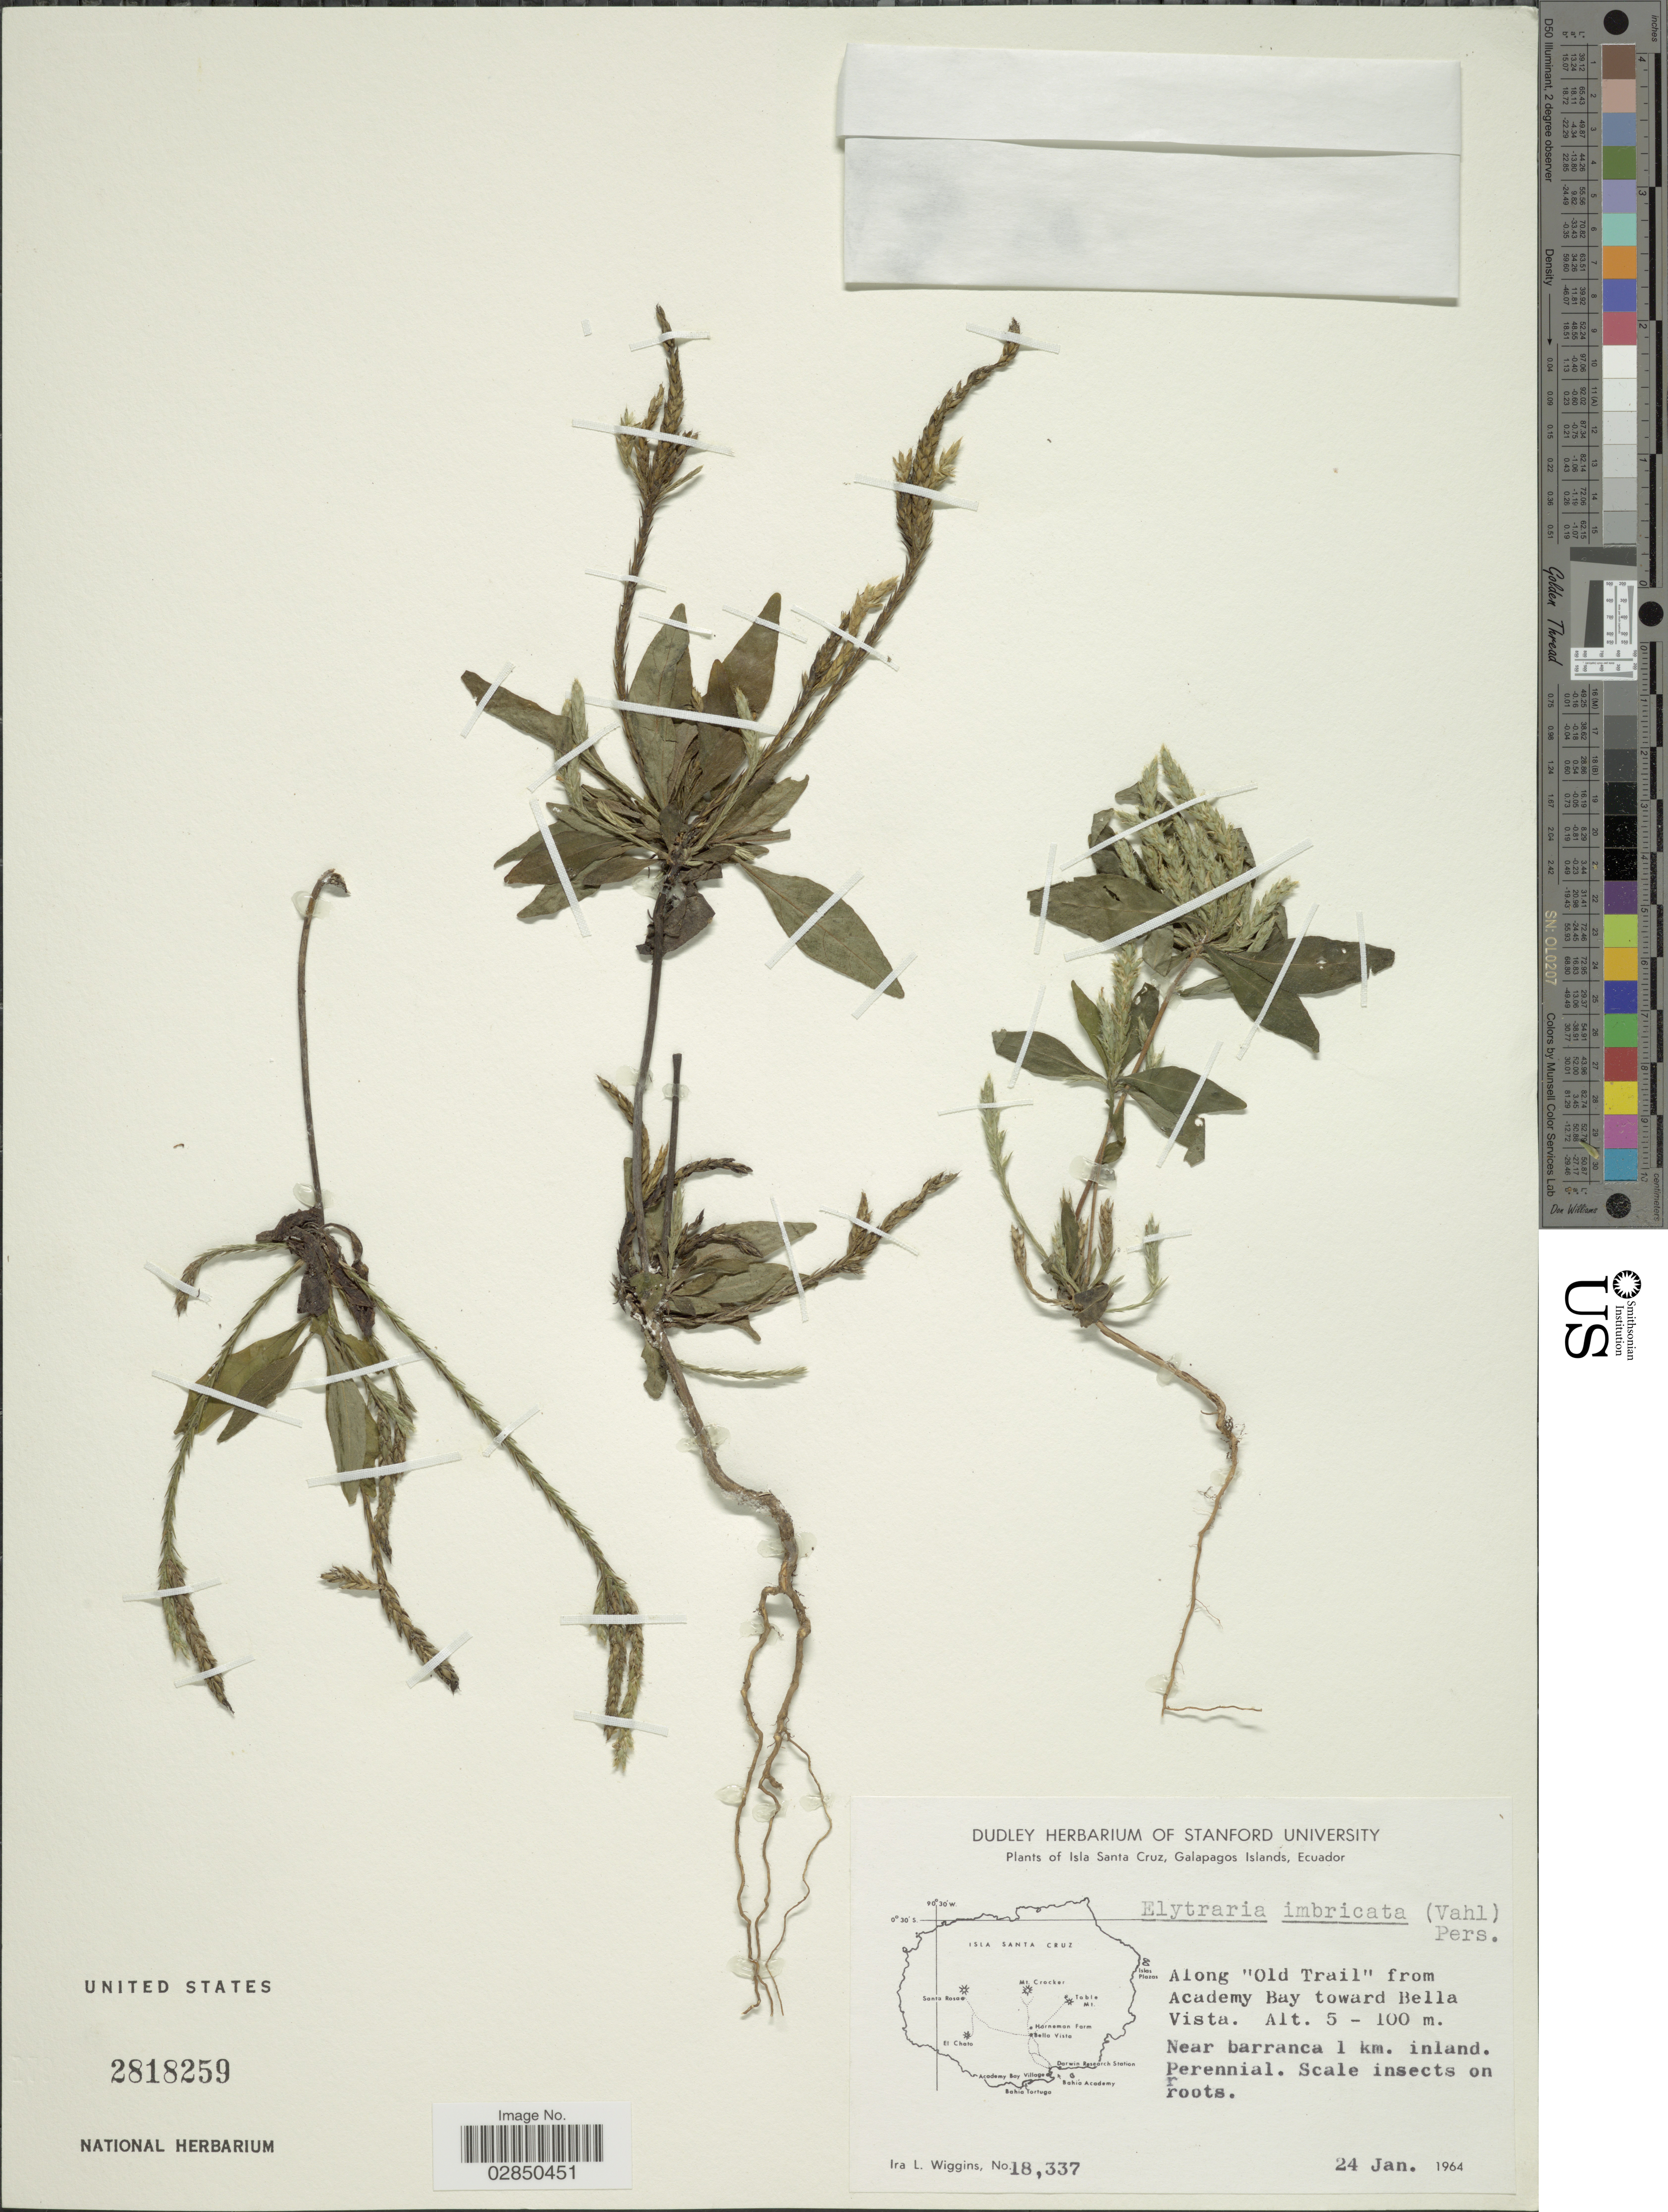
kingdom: Plantae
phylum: Tracheophyta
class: Magnoliopsida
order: Lamiales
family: Acanthaceae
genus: Elytraria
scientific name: Elytraria imbricata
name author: (Vahl) Pers.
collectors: I. L. Wiggins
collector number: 18337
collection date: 1964-01-24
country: Ecuador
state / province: Colón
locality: Isla Santa Cruz, Galapagos Islands. Along "Old Trail" from Academy Bay toward Bella Vista.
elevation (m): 5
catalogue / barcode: US 2818259